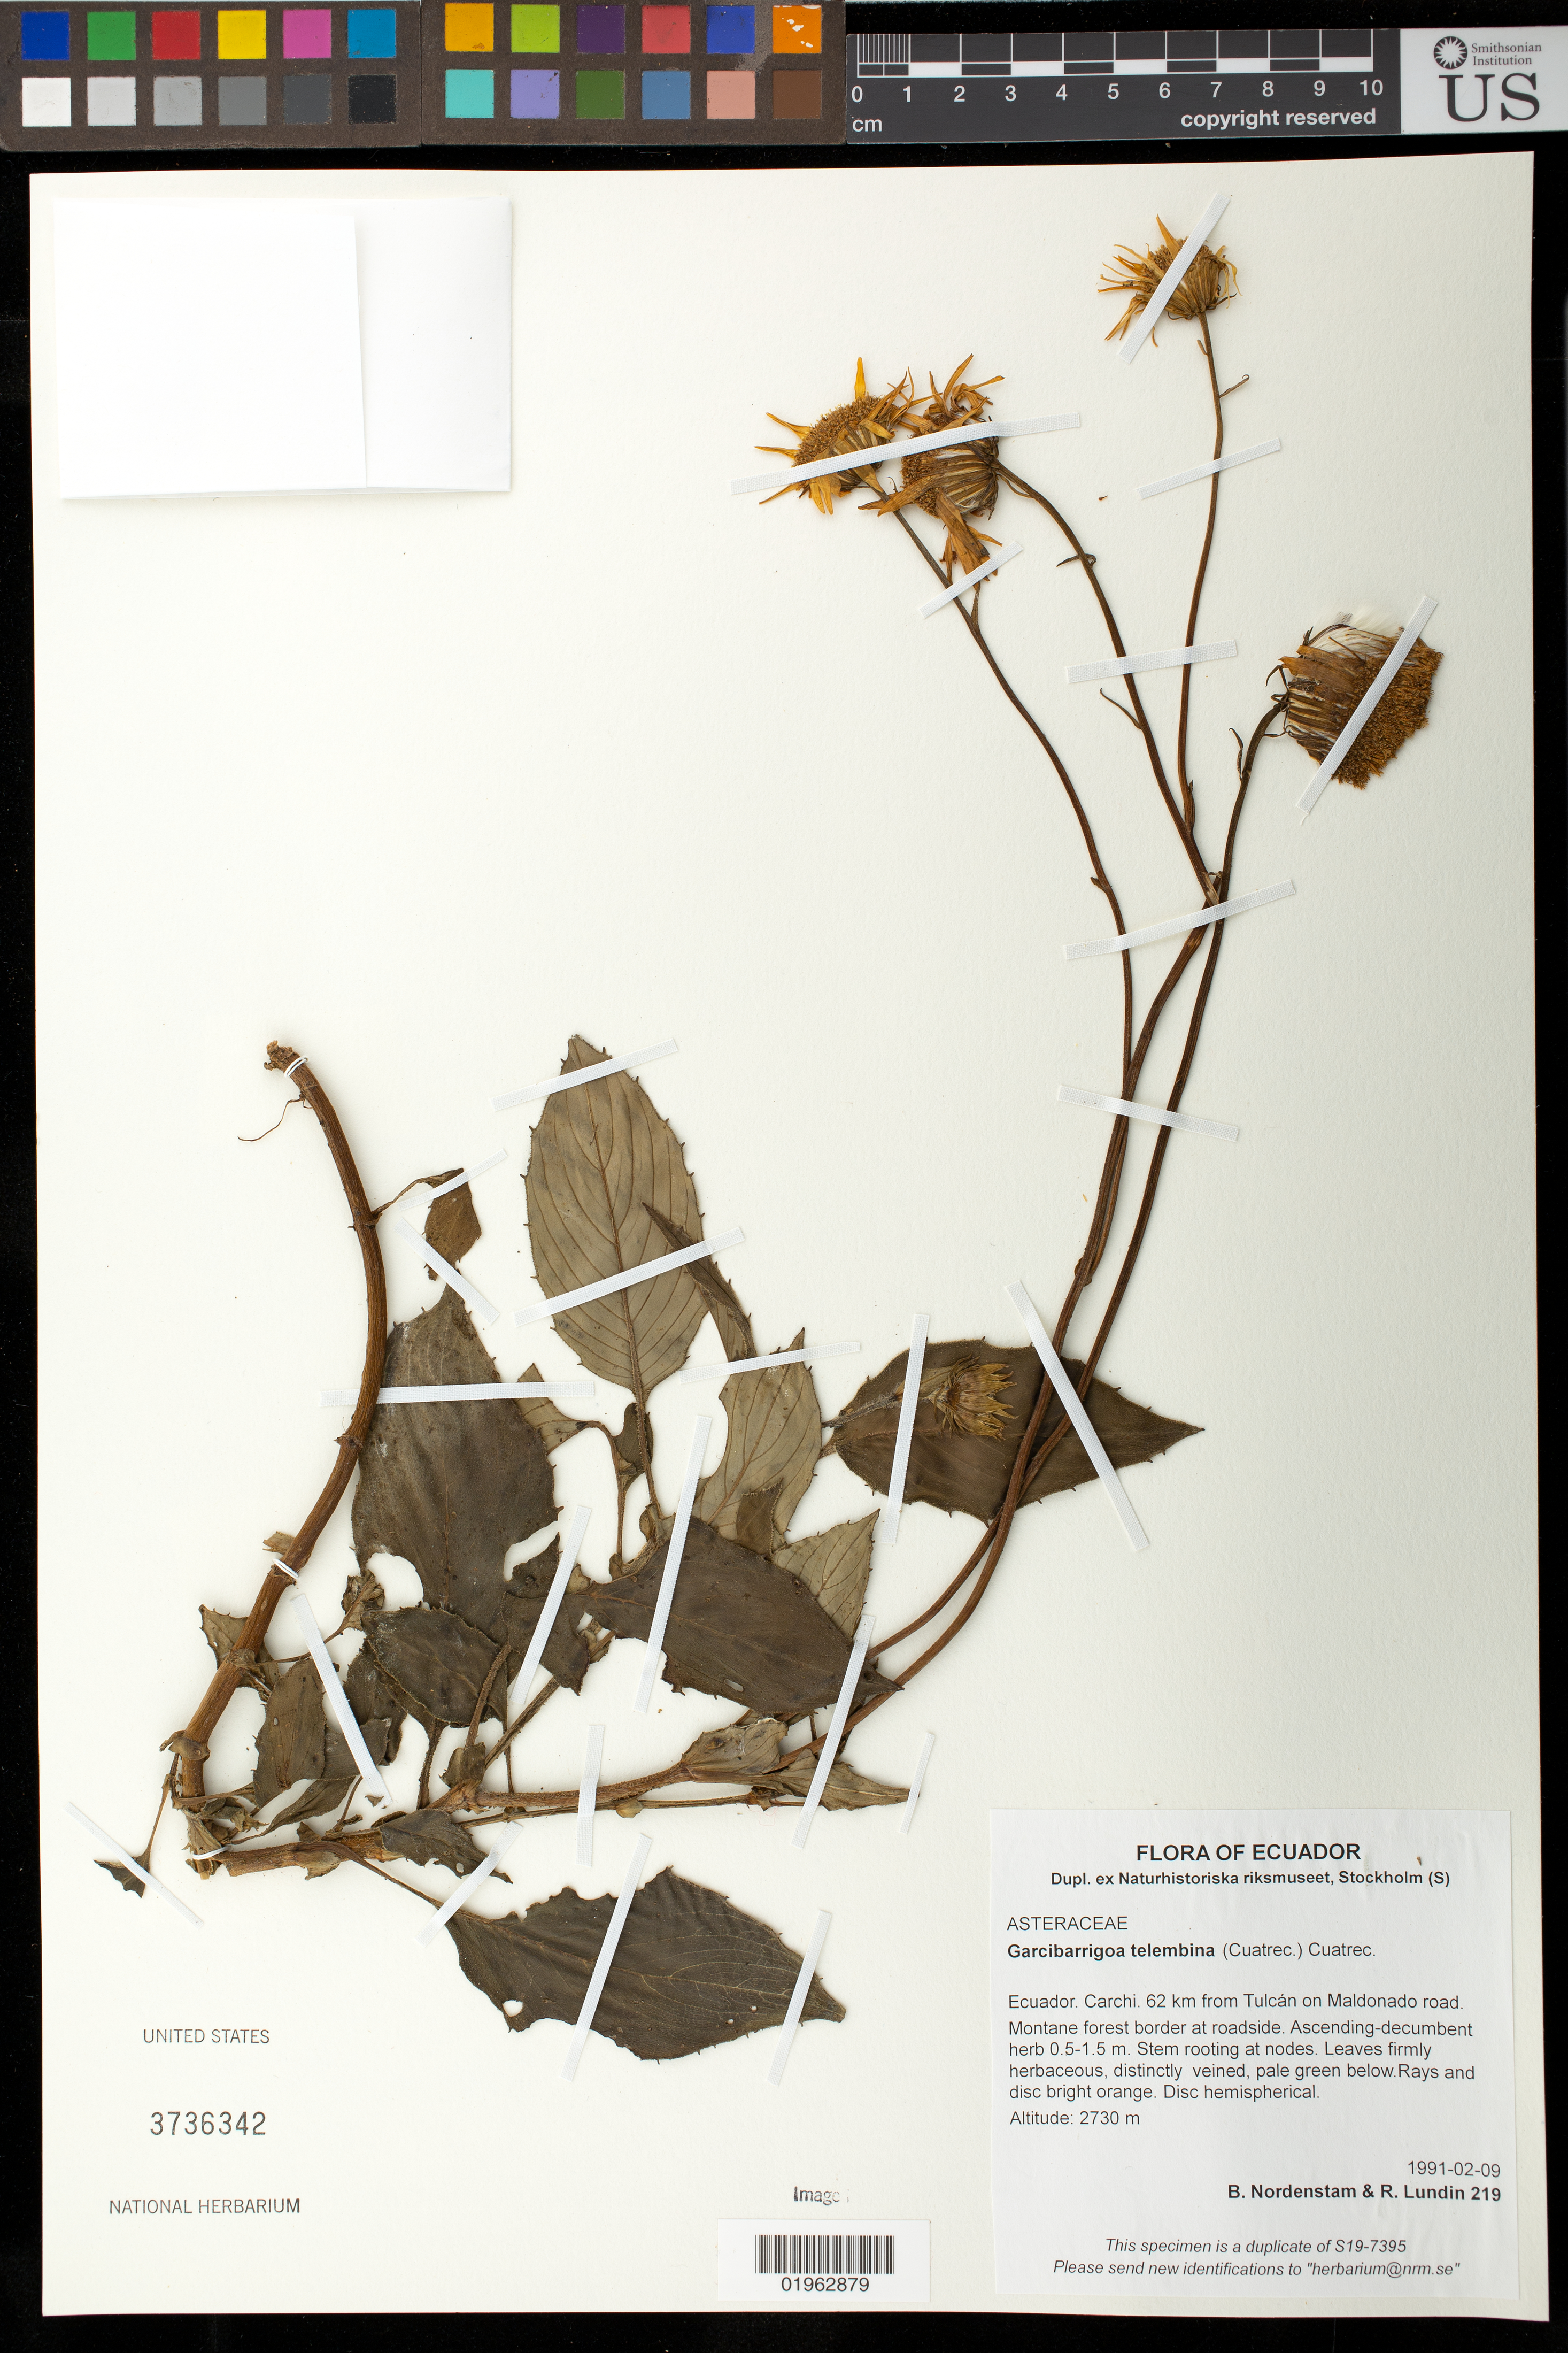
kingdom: Plantae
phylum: Tracheophyta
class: Magnoliopsida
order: Asterales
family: Asteraceae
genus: Garcibarrigoa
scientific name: Garcibarrigoa telembina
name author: (Cuatrec.) Cuatrec.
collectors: B. Nordenstam & R. Lundin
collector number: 219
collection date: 1991-02-09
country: Ecuador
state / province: Carchi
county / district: Tulcán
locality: Carchi. 62 km from Tulcán on Maldonado road.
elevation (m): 2730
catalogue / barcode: US 3736342